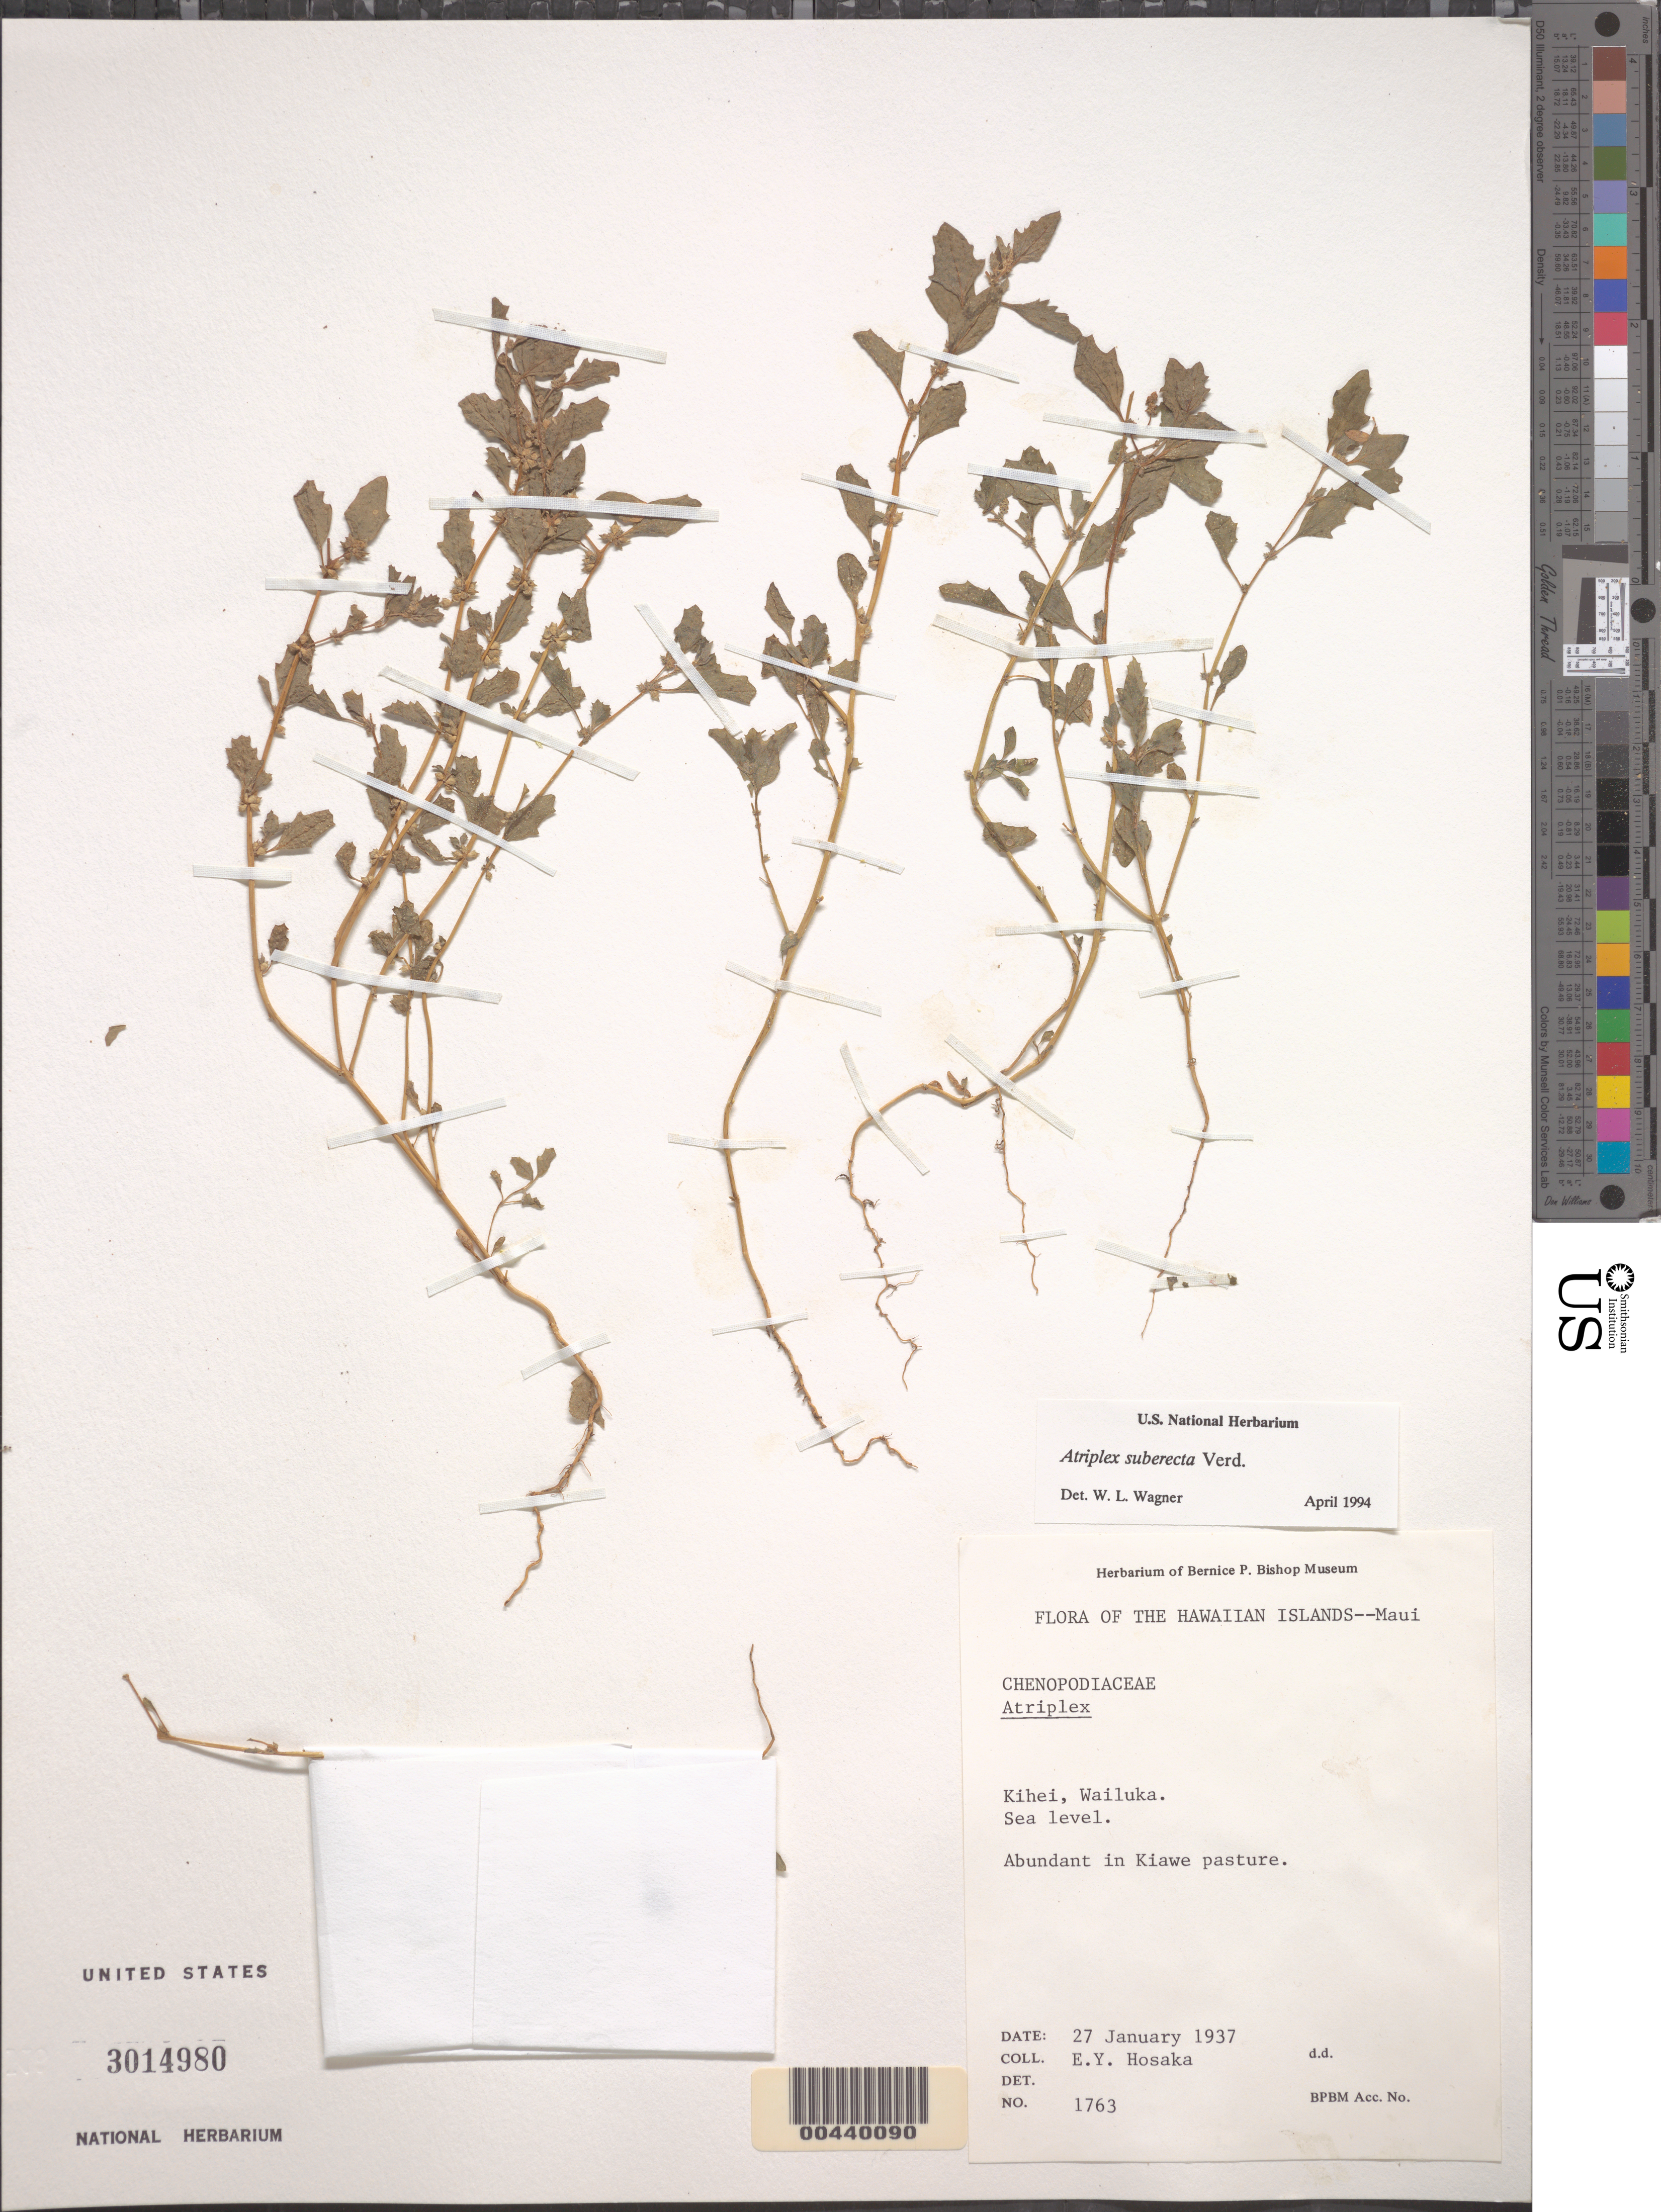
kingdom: Plantae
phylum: Tracheophyta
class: Magnoliopsida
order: Caryophyllales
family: Amaranthaceae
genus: Atriplex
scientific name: Atriplex suberecta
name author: Verd.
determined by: Wagner, W. L., (BOT), Smithsonian Institution - National Museum of Natural History (UNITED STATES)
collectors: E. Y. Hosaka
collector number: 1763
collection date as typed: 27 Jan 1937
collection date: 1937-01-27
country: United States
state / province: Hawaii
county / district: Maui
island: Maui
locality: Kihei, Wailuku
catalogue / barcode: US 3014980